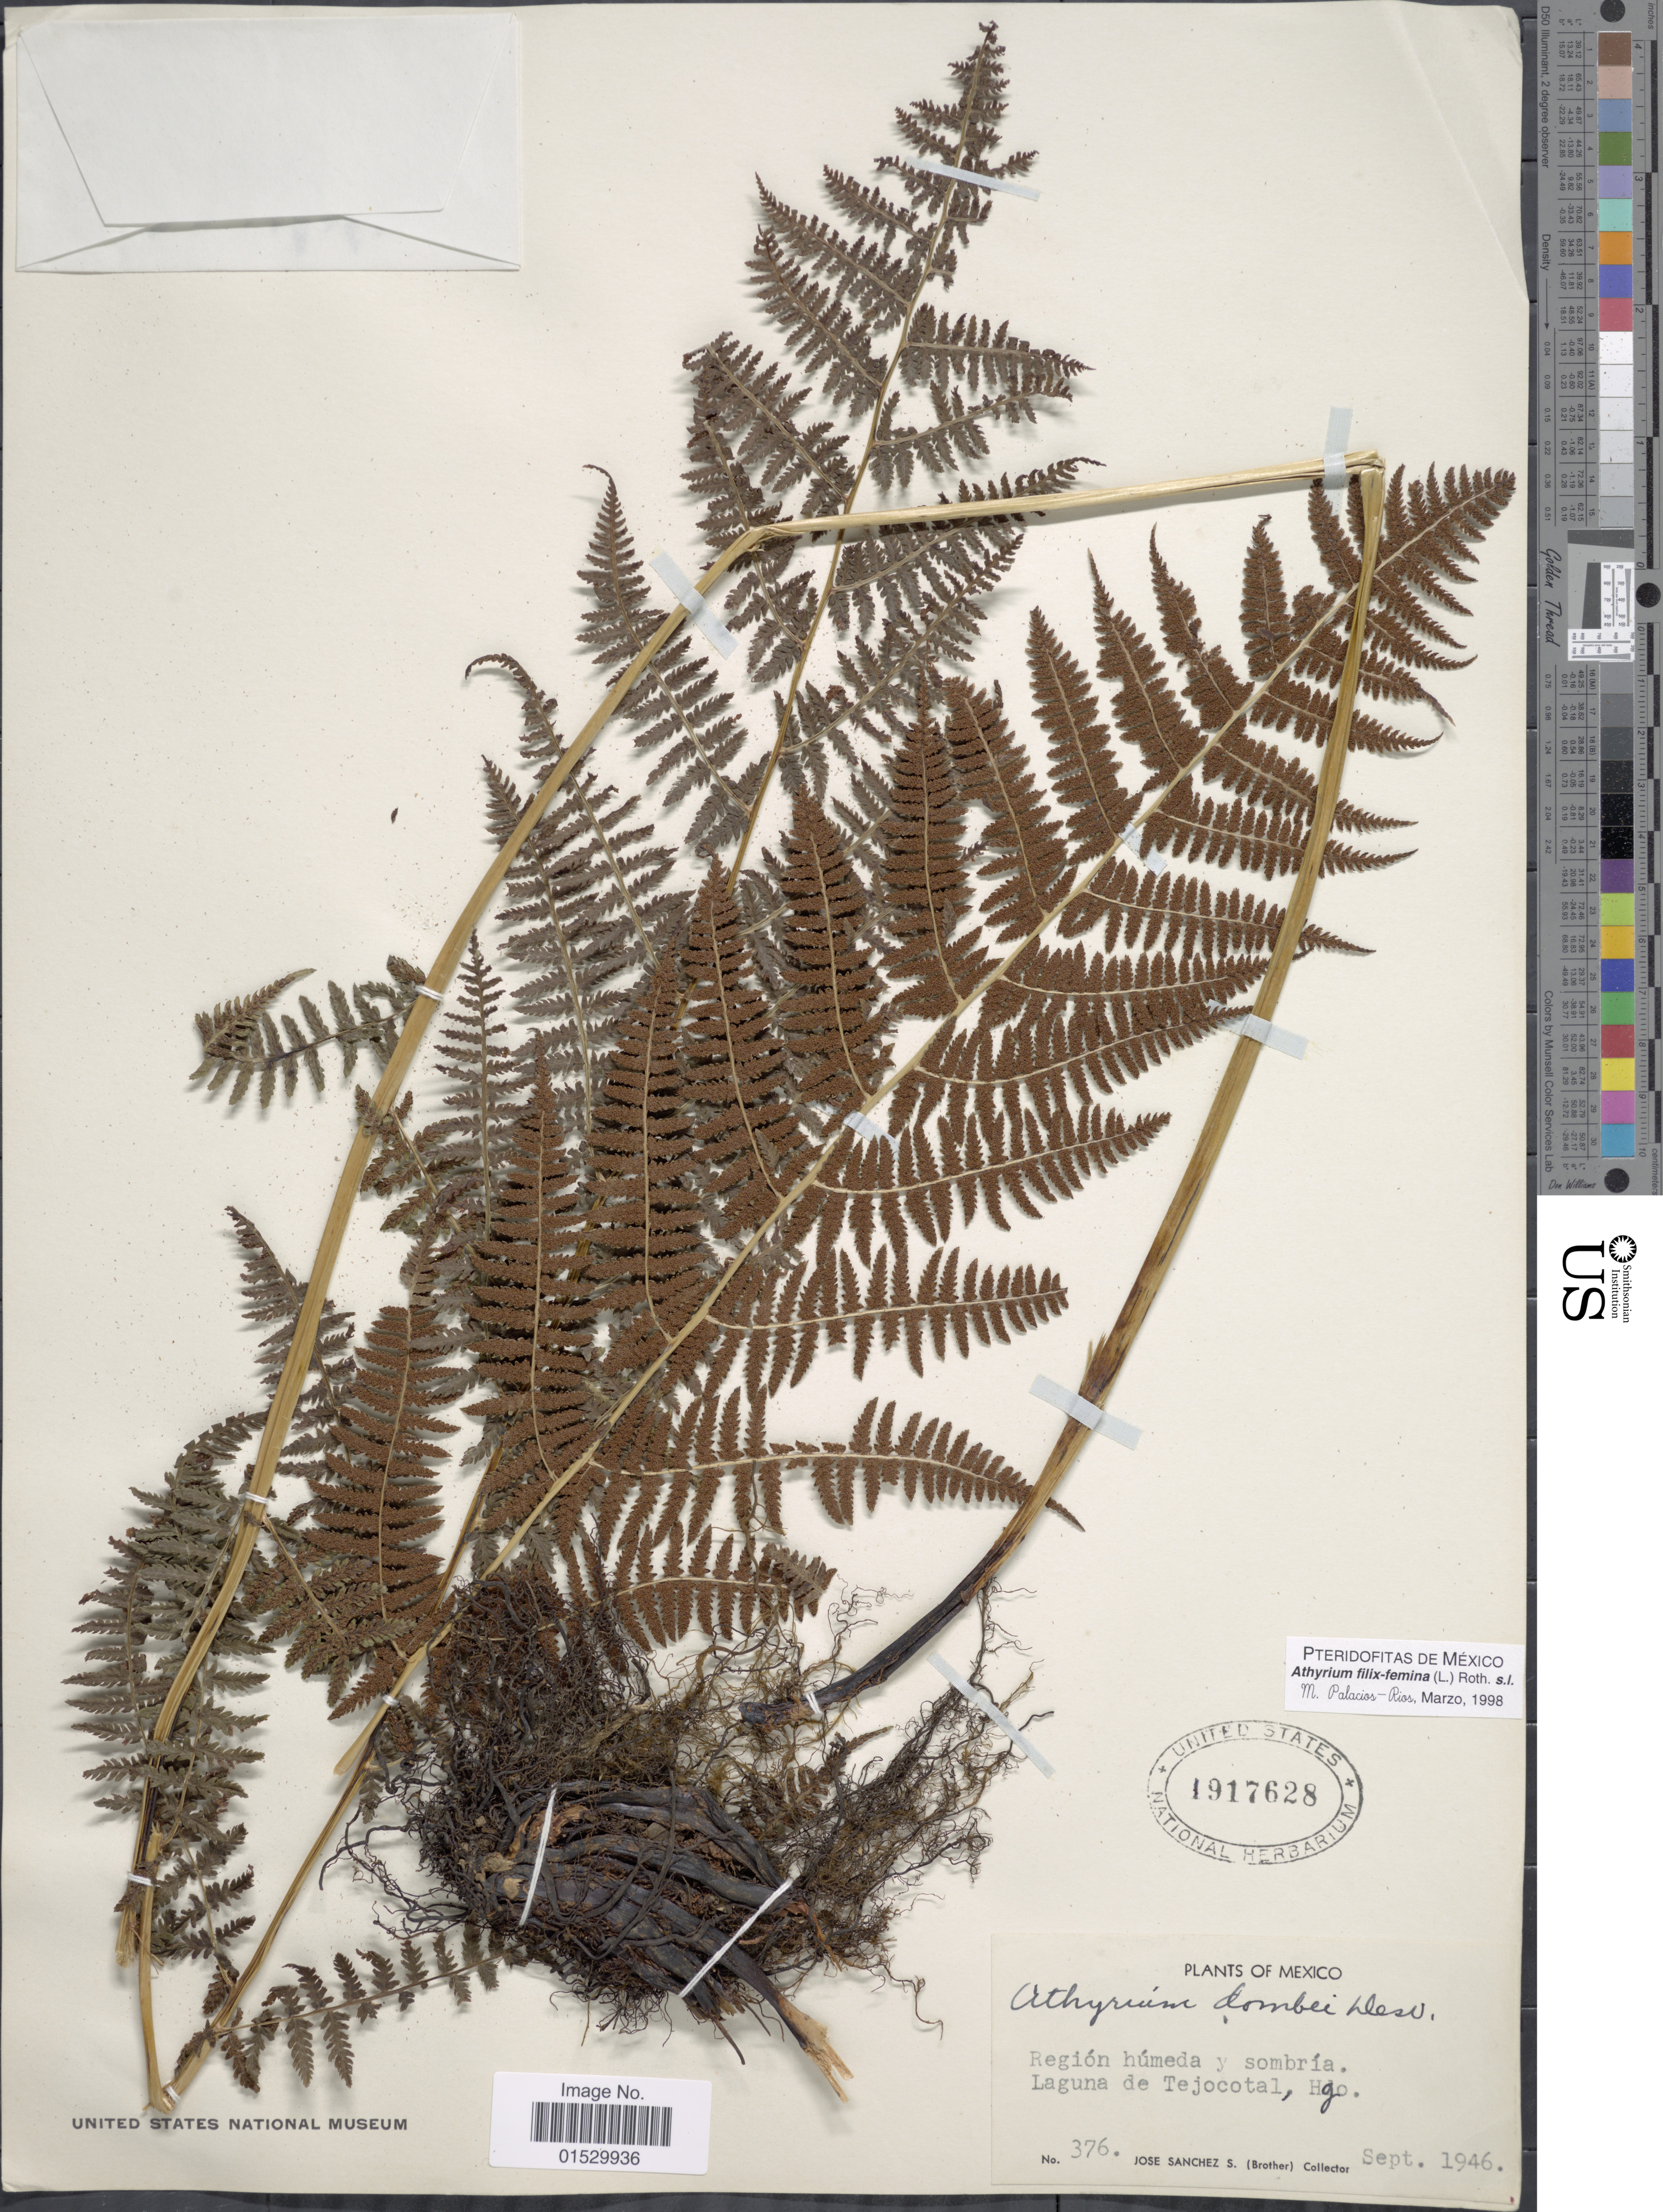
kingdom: Plantae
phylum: Tracheophyta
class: Polypodiopsida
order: Polypodiales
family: Athyriaceae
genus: Athyrium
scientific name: Athyrium bourgeaui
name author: E. Fourn.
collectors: J. Sanchez S.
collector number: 376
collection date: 1946-09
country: Mexico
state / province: Hidalgo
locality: Region humeda y sombria. laguna de Tejocotal, Hgo.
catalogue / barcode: US 1917628